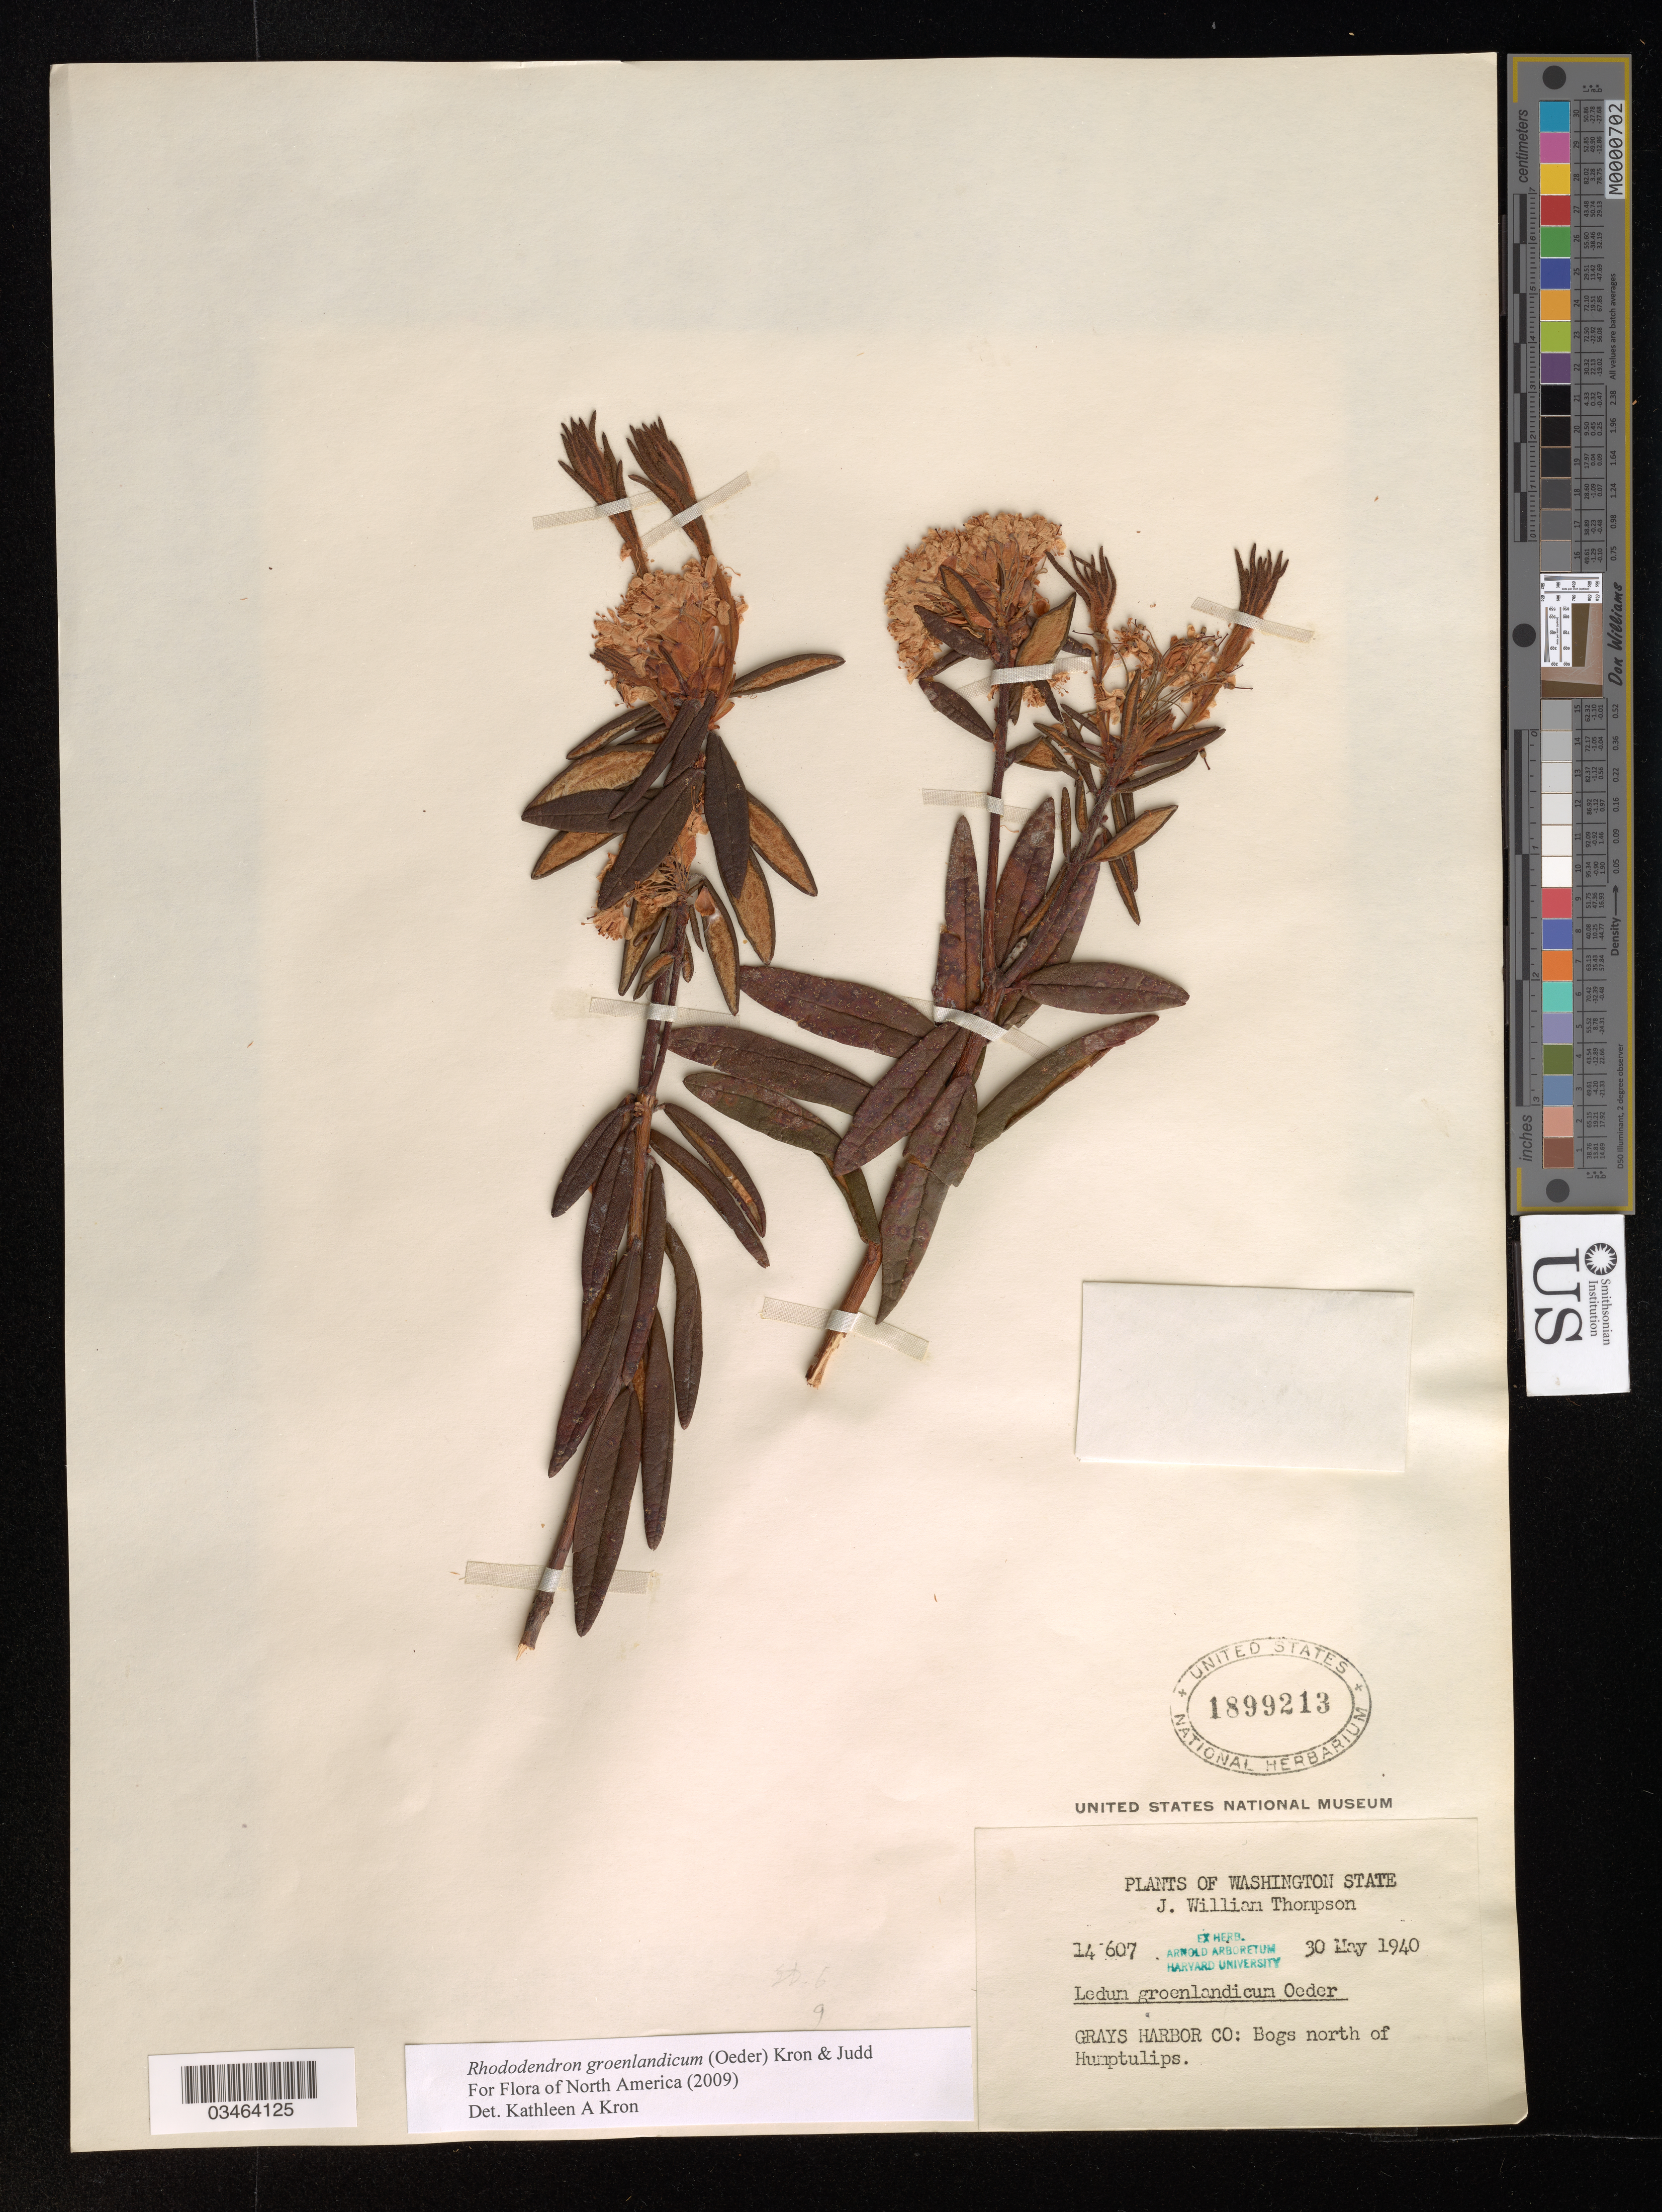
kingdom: Plantae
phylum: Tracheophyta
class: Magnoliopsida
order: Ericales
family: Ericaceae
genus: Rhododendron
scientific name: Rhododendron groenlandicum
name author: (Oeder) Kron & Judd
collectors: J. W. Thompson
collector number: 14 607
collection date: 1940-05-30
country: United States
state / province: Washington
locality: Grays Harbor Co: Bogs north of Humptulips.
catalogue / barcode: US 1899213